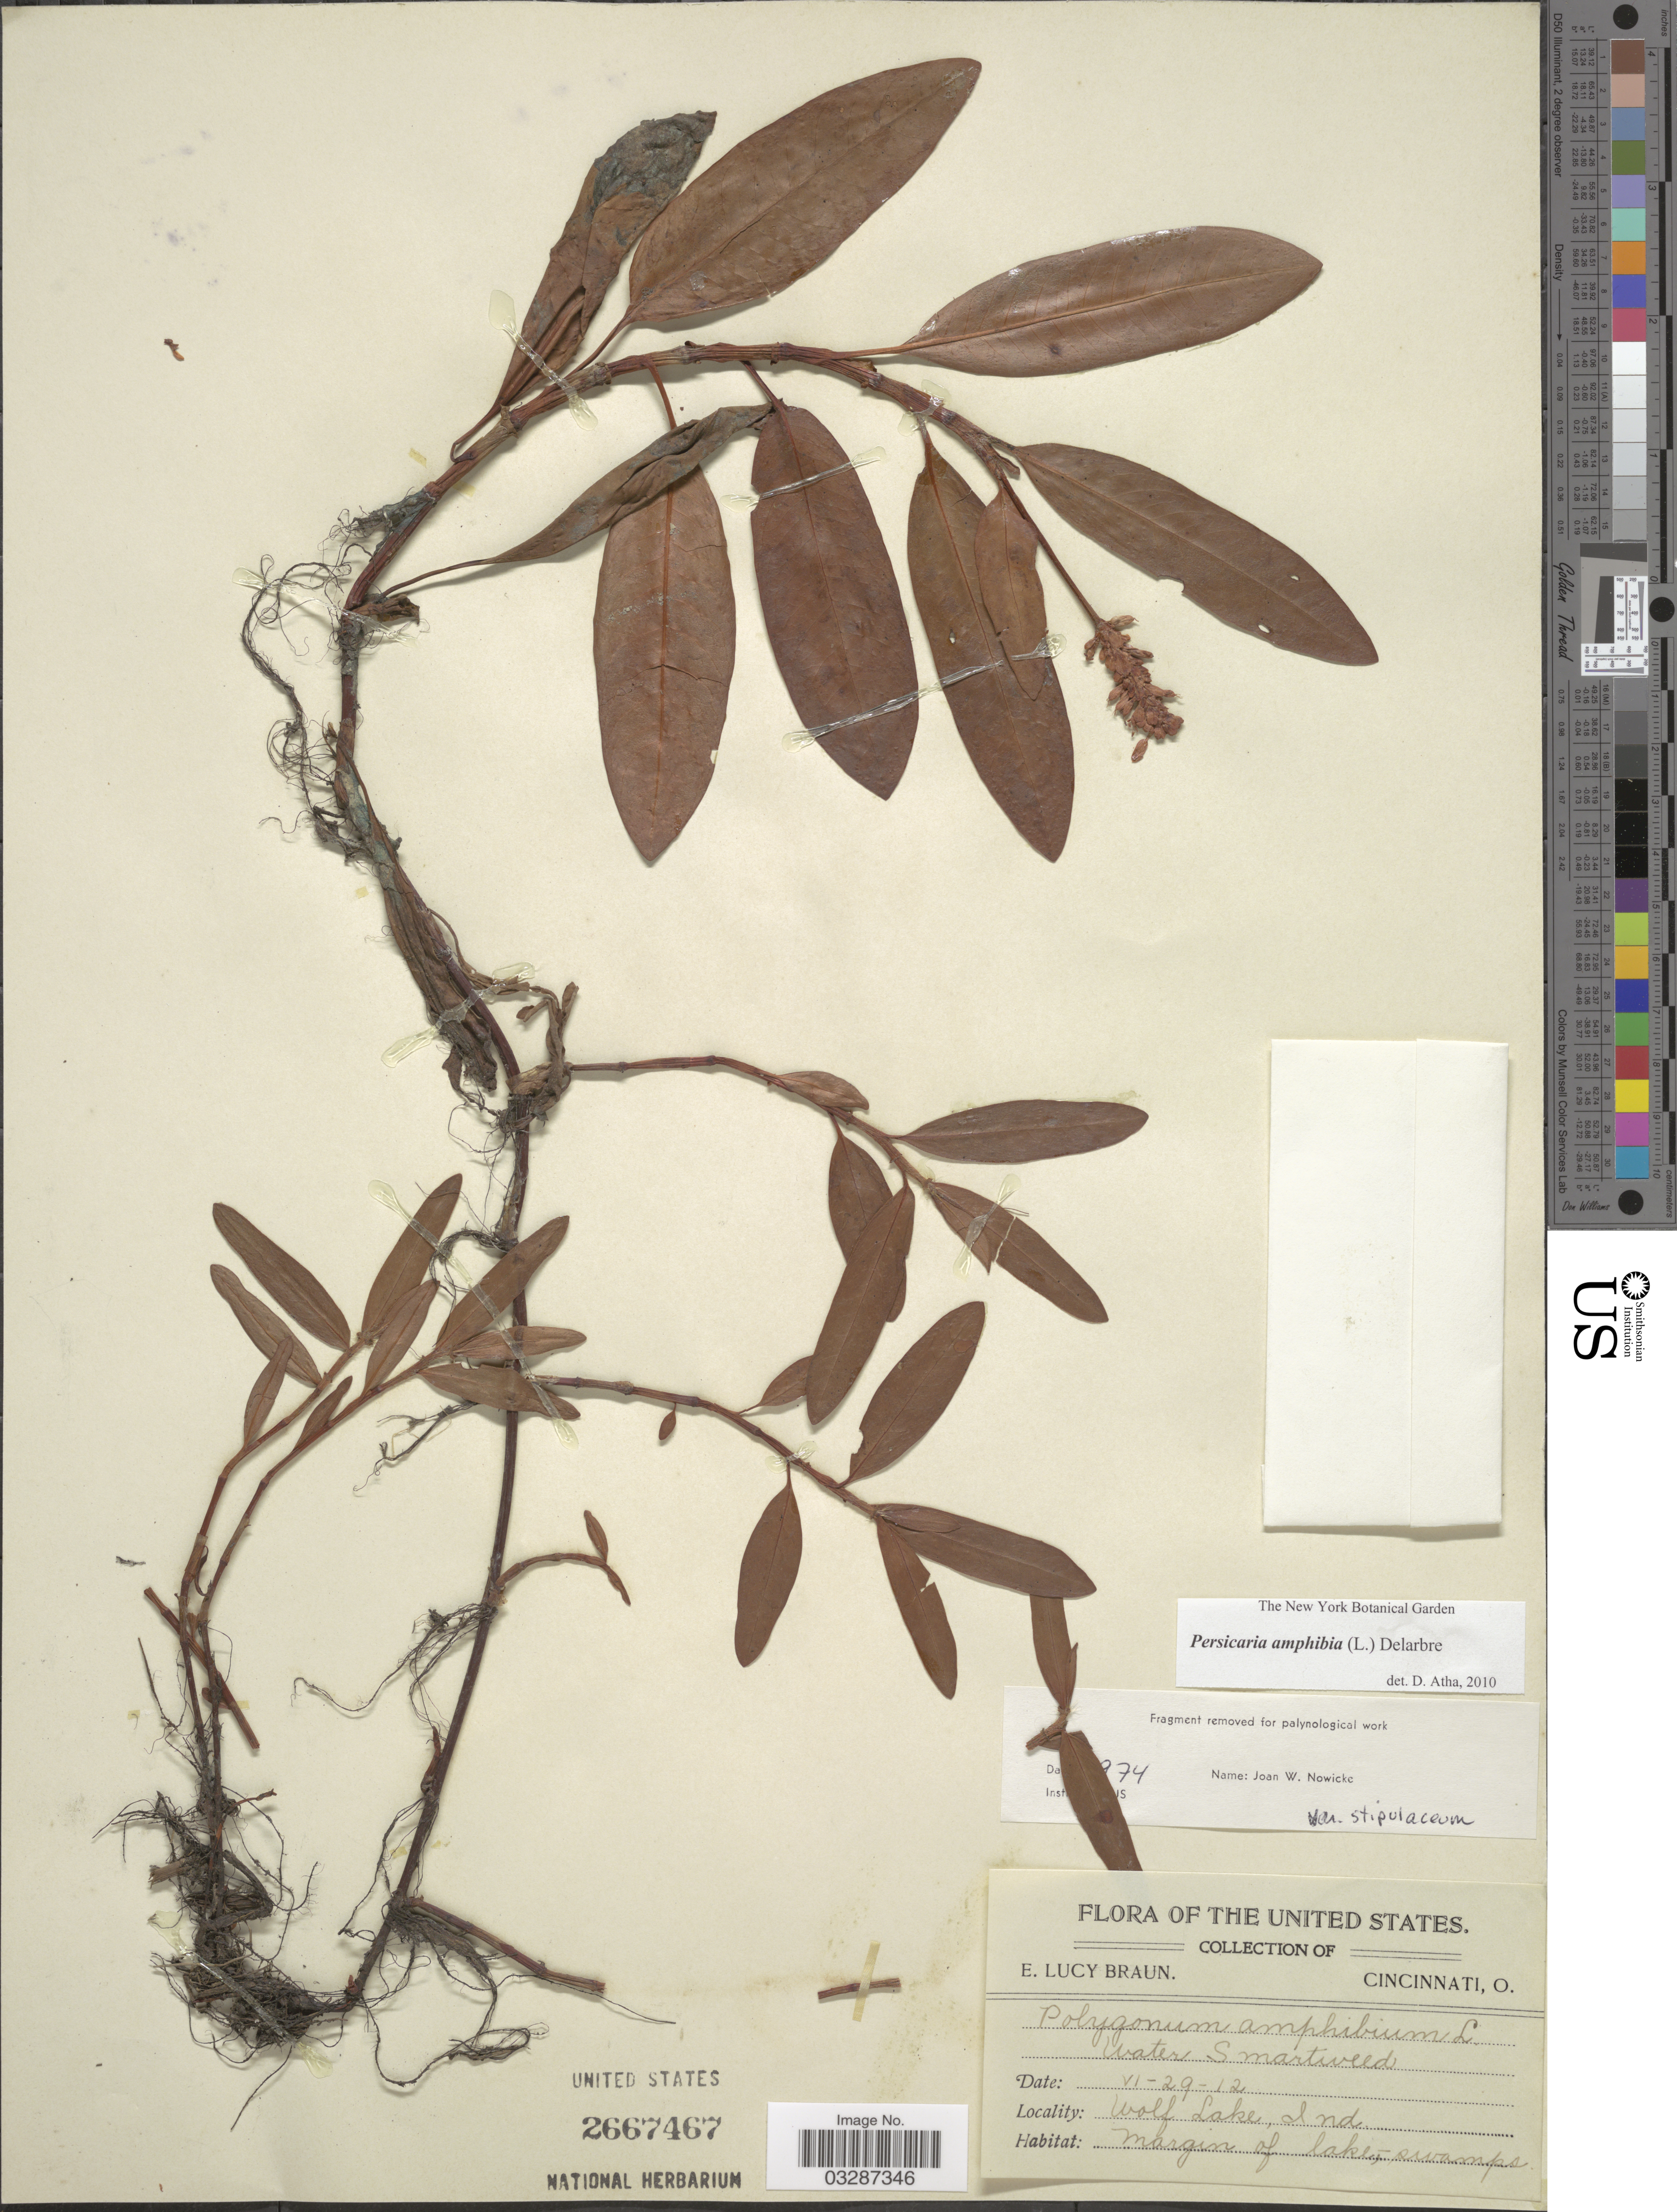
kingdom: Plantae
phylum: Tracheophyta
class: Magnoliopsida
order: Caryophyllales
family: Polygonaceae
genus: Persicaria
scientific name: Persicaria amphibia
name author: (L.) Delarbre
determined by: Atha, D. E.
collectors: E. L. Braun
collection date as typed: Transcribed d/m/y: 29/6/12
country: United States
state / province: Indiana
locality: Wolf Lake.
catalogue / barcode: US 2667467